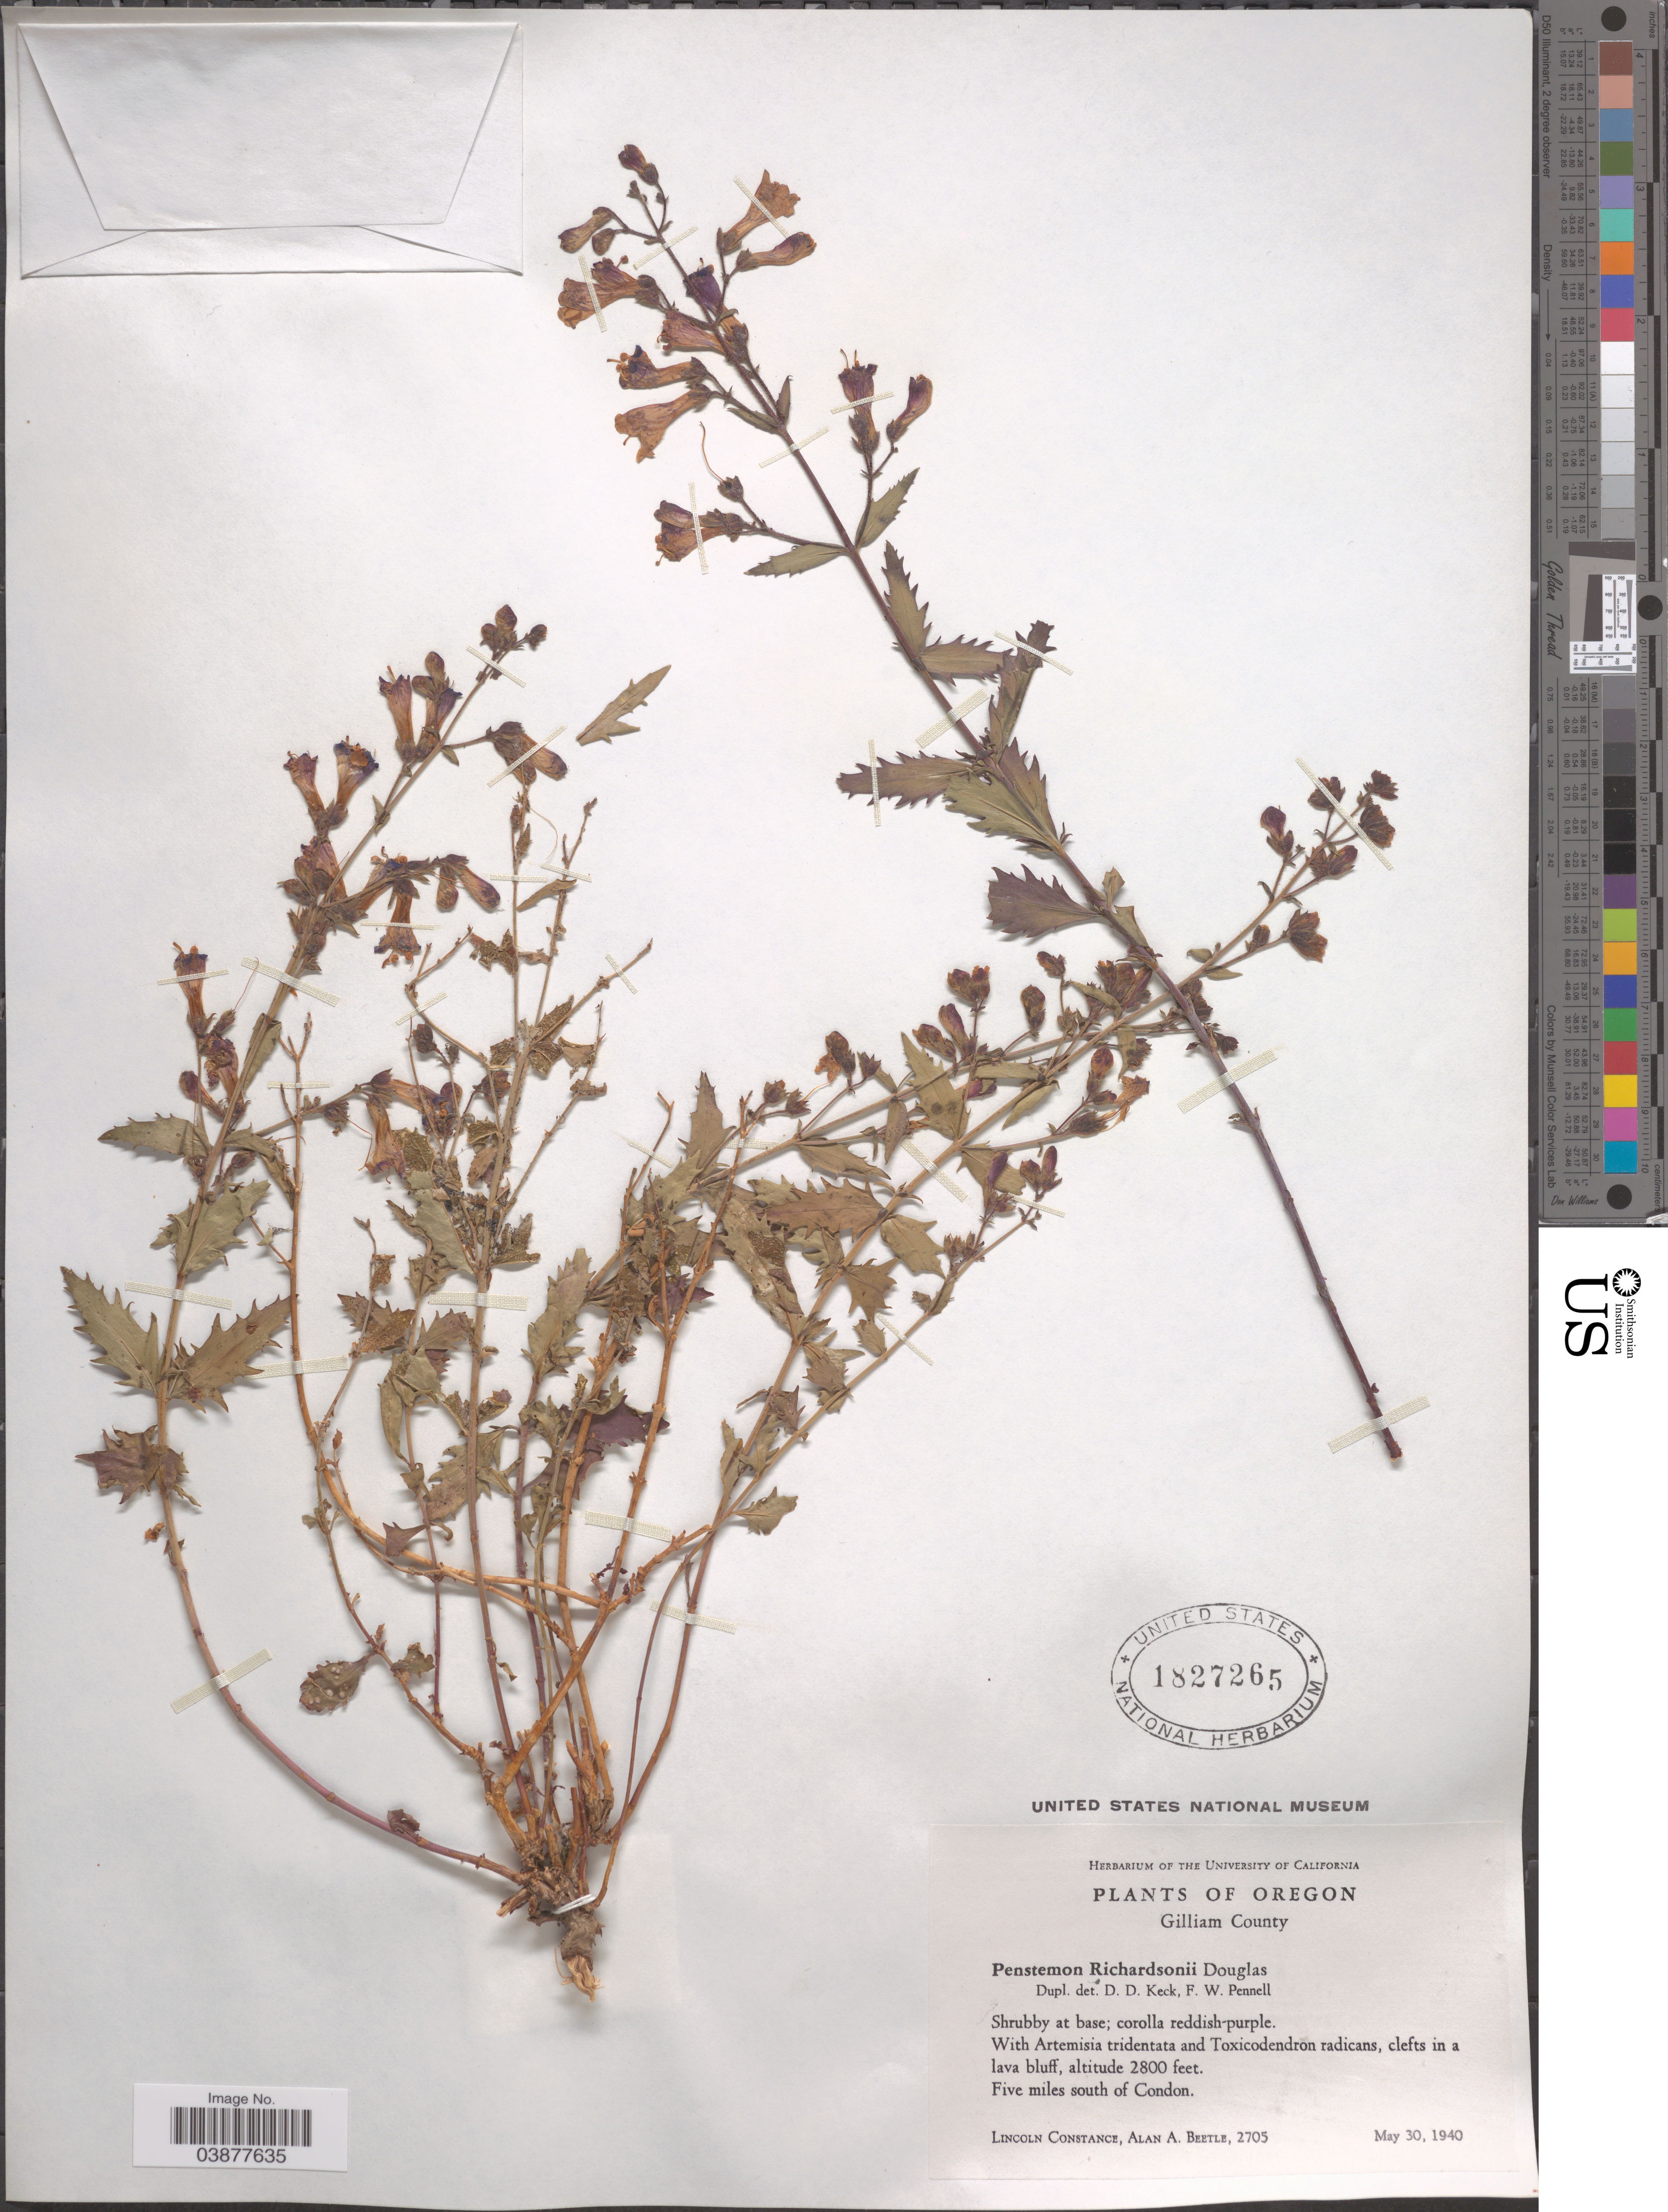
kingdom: Plantae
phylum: Tracheophyta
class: Magnoliopsida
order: Lamiales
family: Plantaginaceae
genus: Penstemon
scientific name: Penstemon richardsonii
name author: Douglas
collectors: L. Constance & A. A. Beetle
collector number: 2705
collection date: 1940-05-30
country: United States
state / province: Oregon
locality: Gilliam County. Five miles south of Condon.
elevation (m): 853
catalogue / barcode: US 1827265